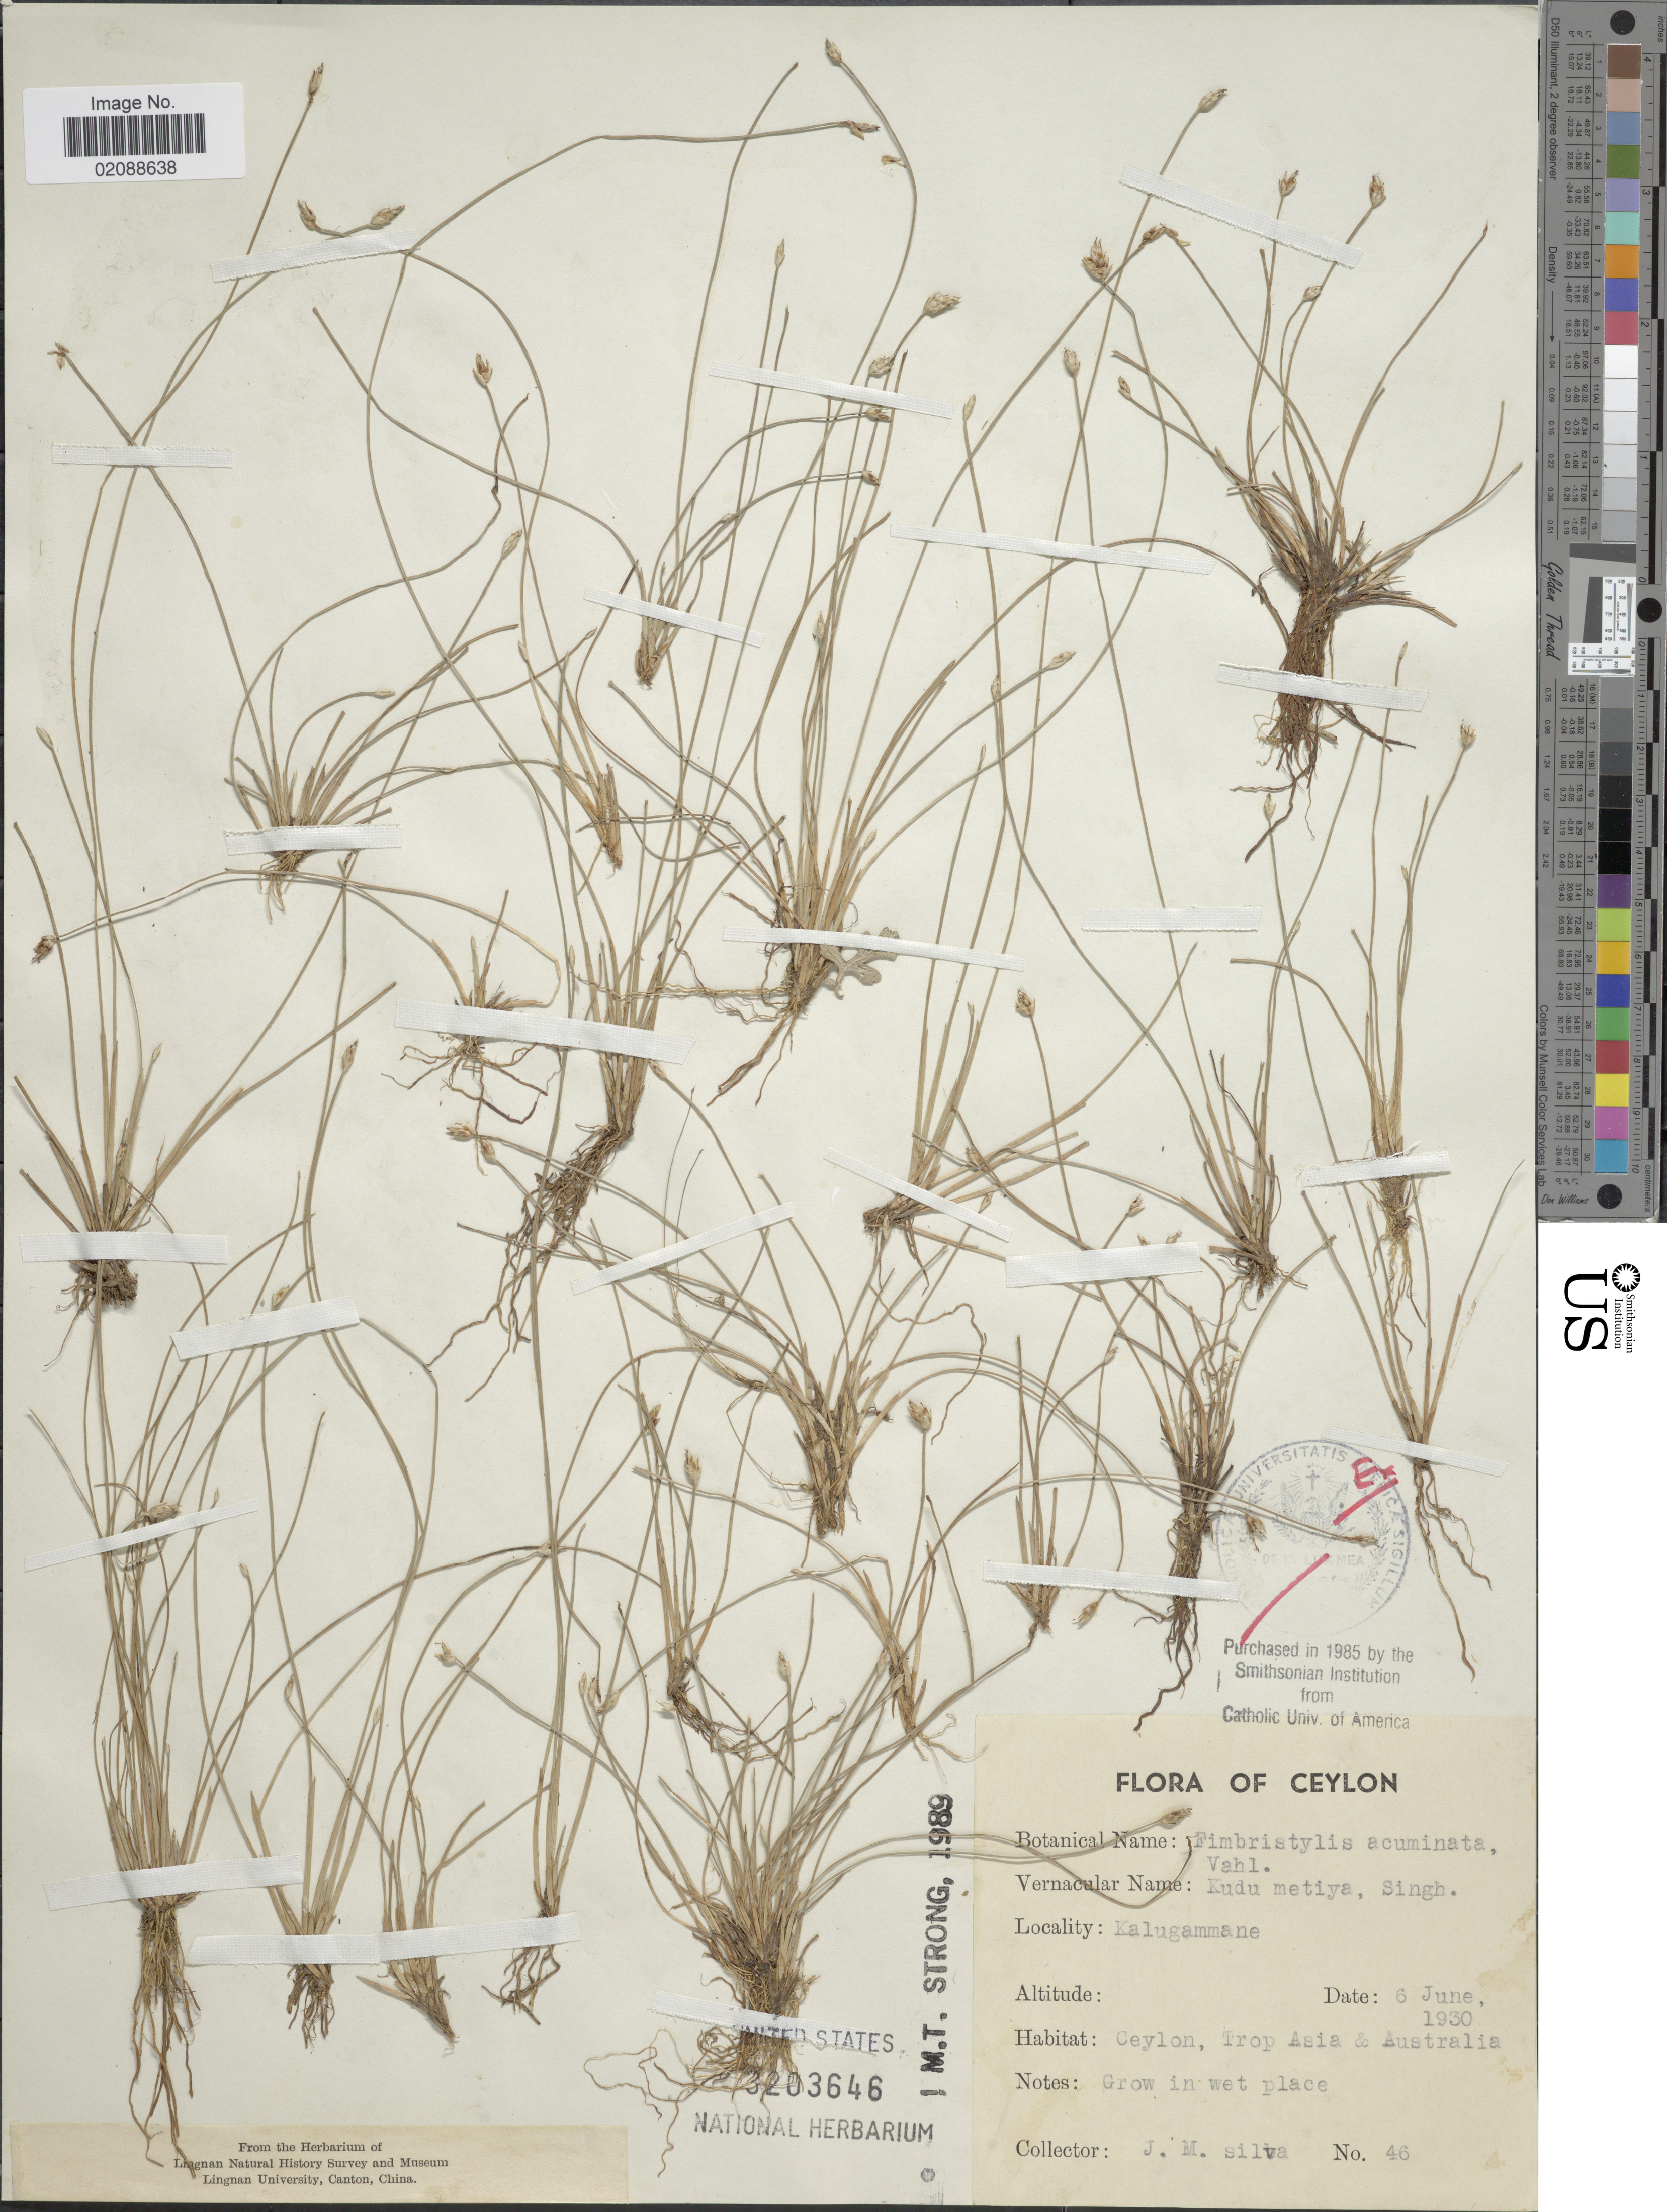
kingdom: Plantae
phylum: Tracheophyta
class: Liliopsida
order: Poales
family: Cyperaceae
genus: Fimbristylis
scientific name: Fimbristylis acuminata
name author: Vahl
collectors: J. M. Silva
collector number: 46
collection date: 1930-06-06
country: Sri Lanka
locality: Ceylon, Trop Asia & Australia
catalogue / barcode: US 3203646